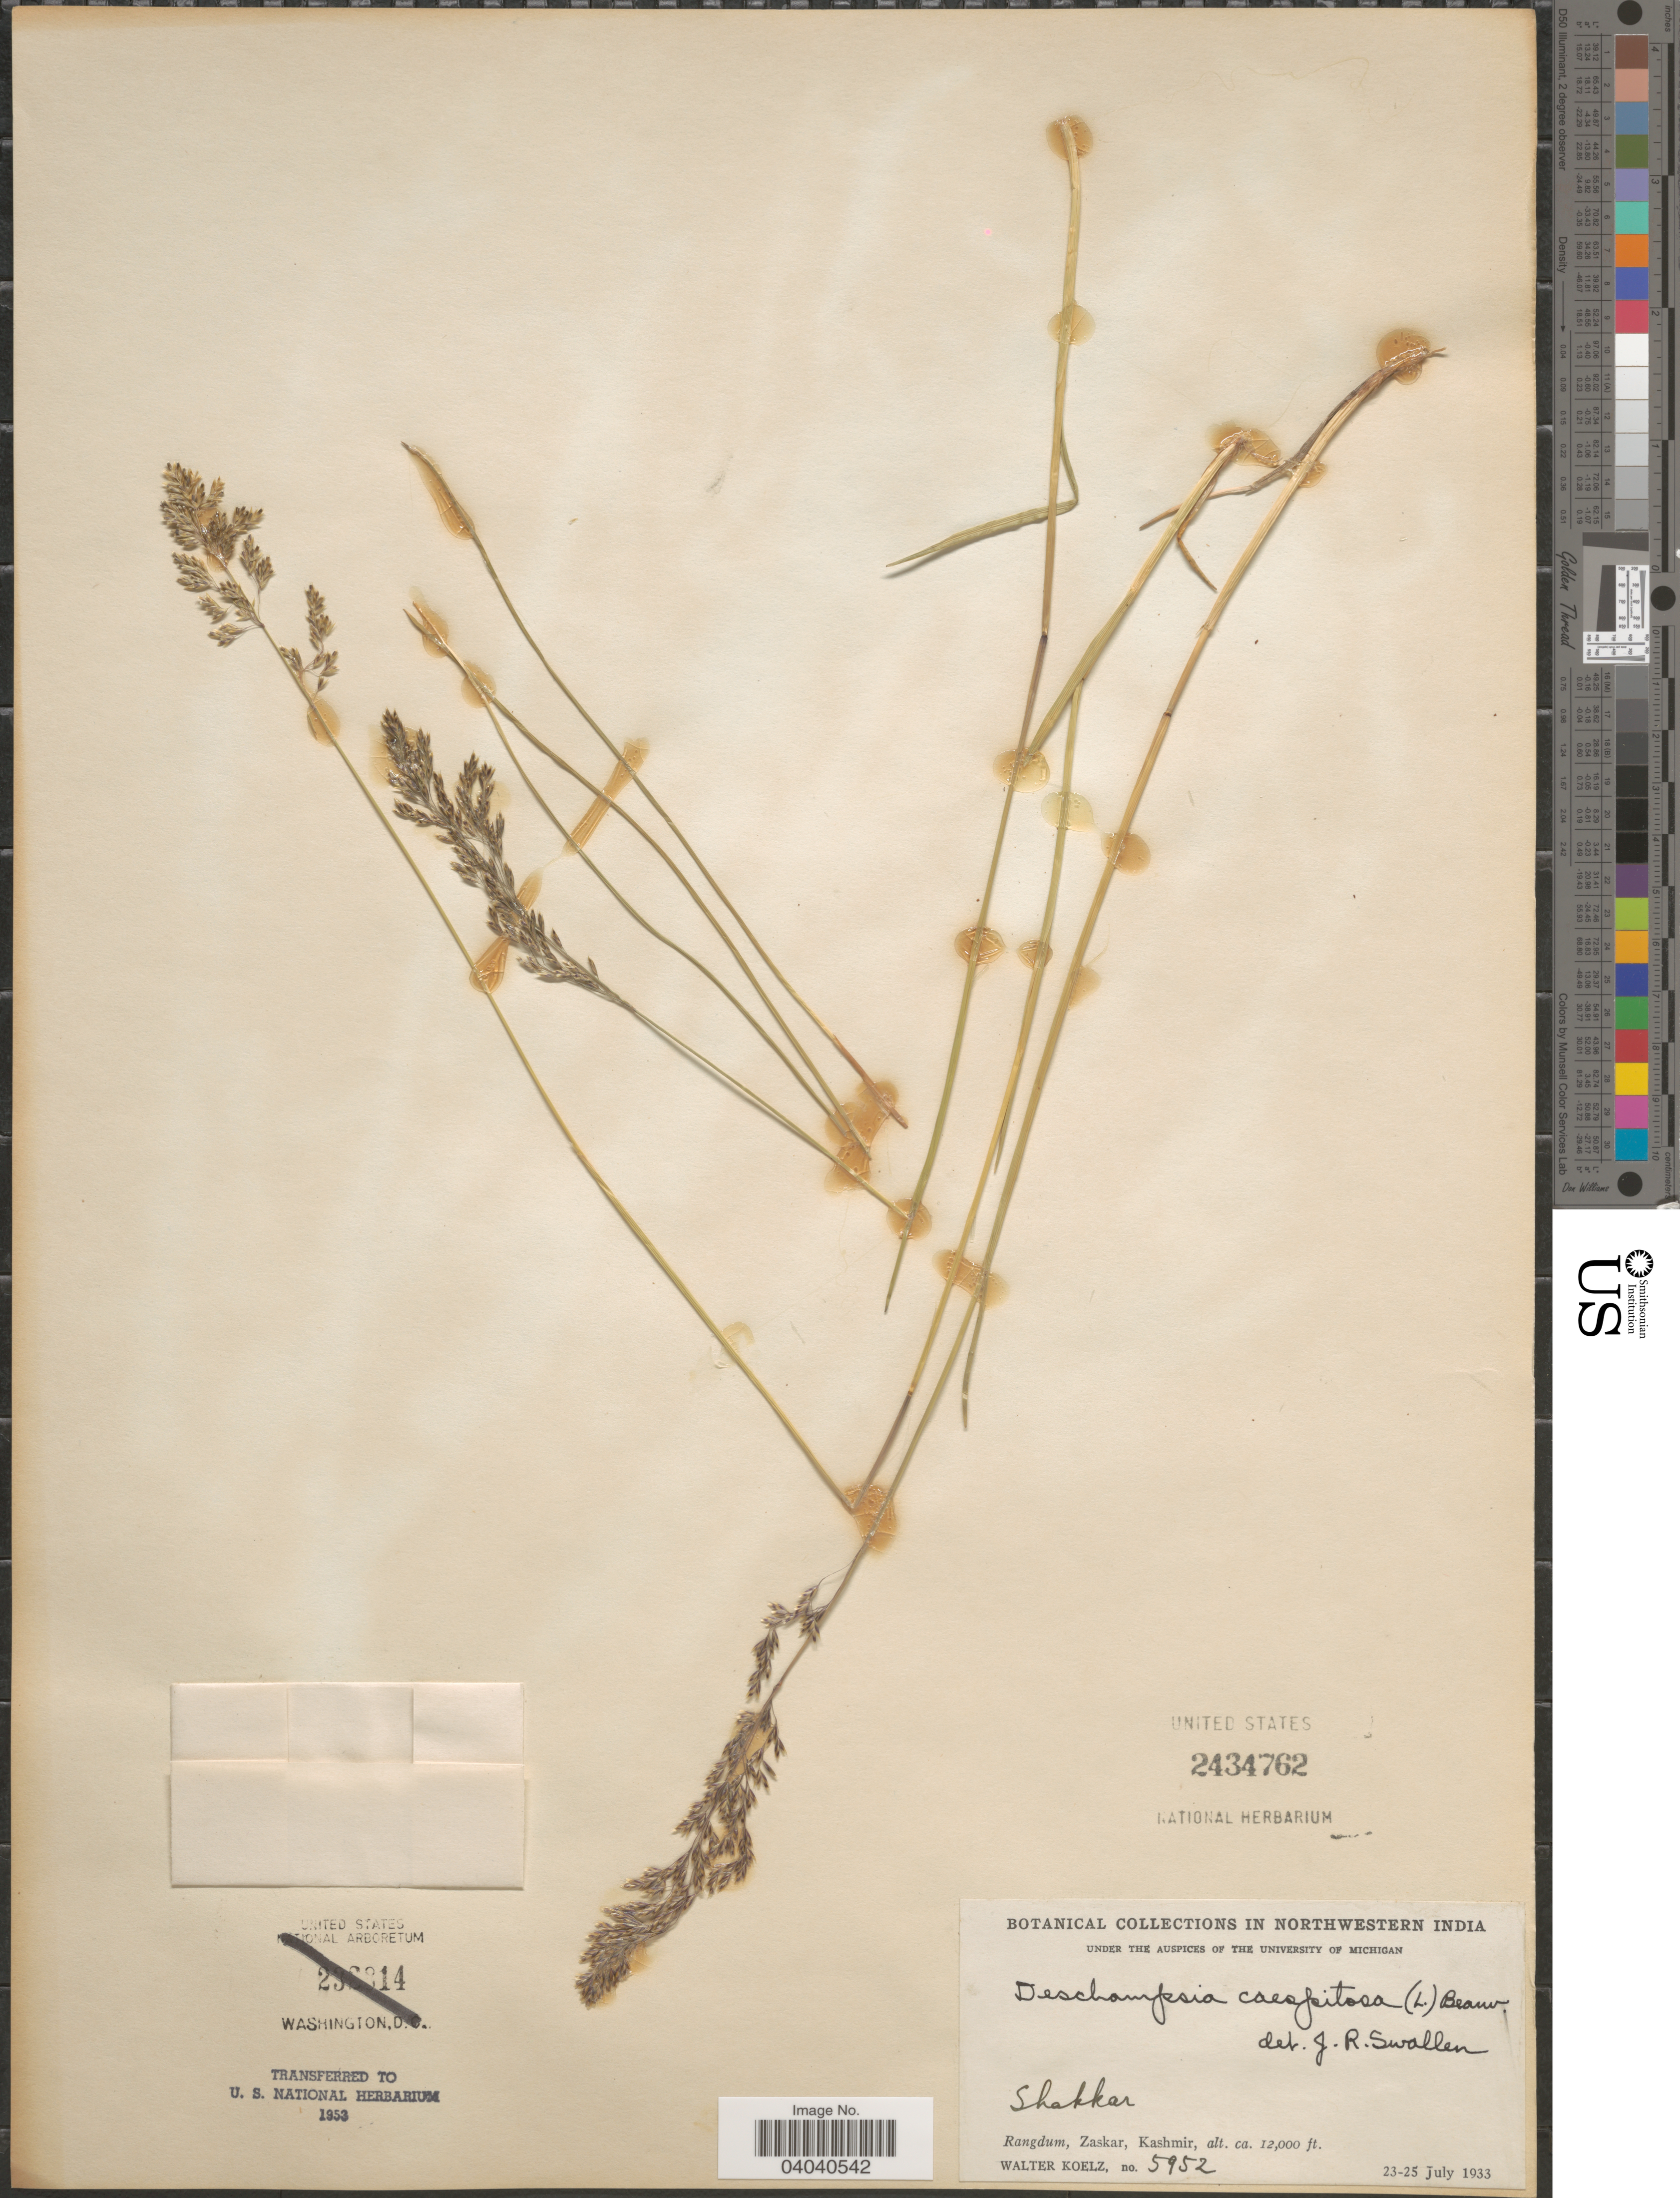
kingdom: Plantae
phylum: Tracheophyta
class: Liliopsida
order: Poales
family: Poaceae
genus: Deschampsia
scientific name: Deschampsia cespitosa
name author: (L.) P. Beauv.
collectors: W. N. Koelz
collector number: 5952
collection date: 1933-07-23/1933-07-25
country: India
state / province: Jammu and Kashmir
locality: Northwestern India. Shakkar. Rangdum, Zaskar, Kashmir.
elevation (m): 3658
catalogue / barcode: US 2434762